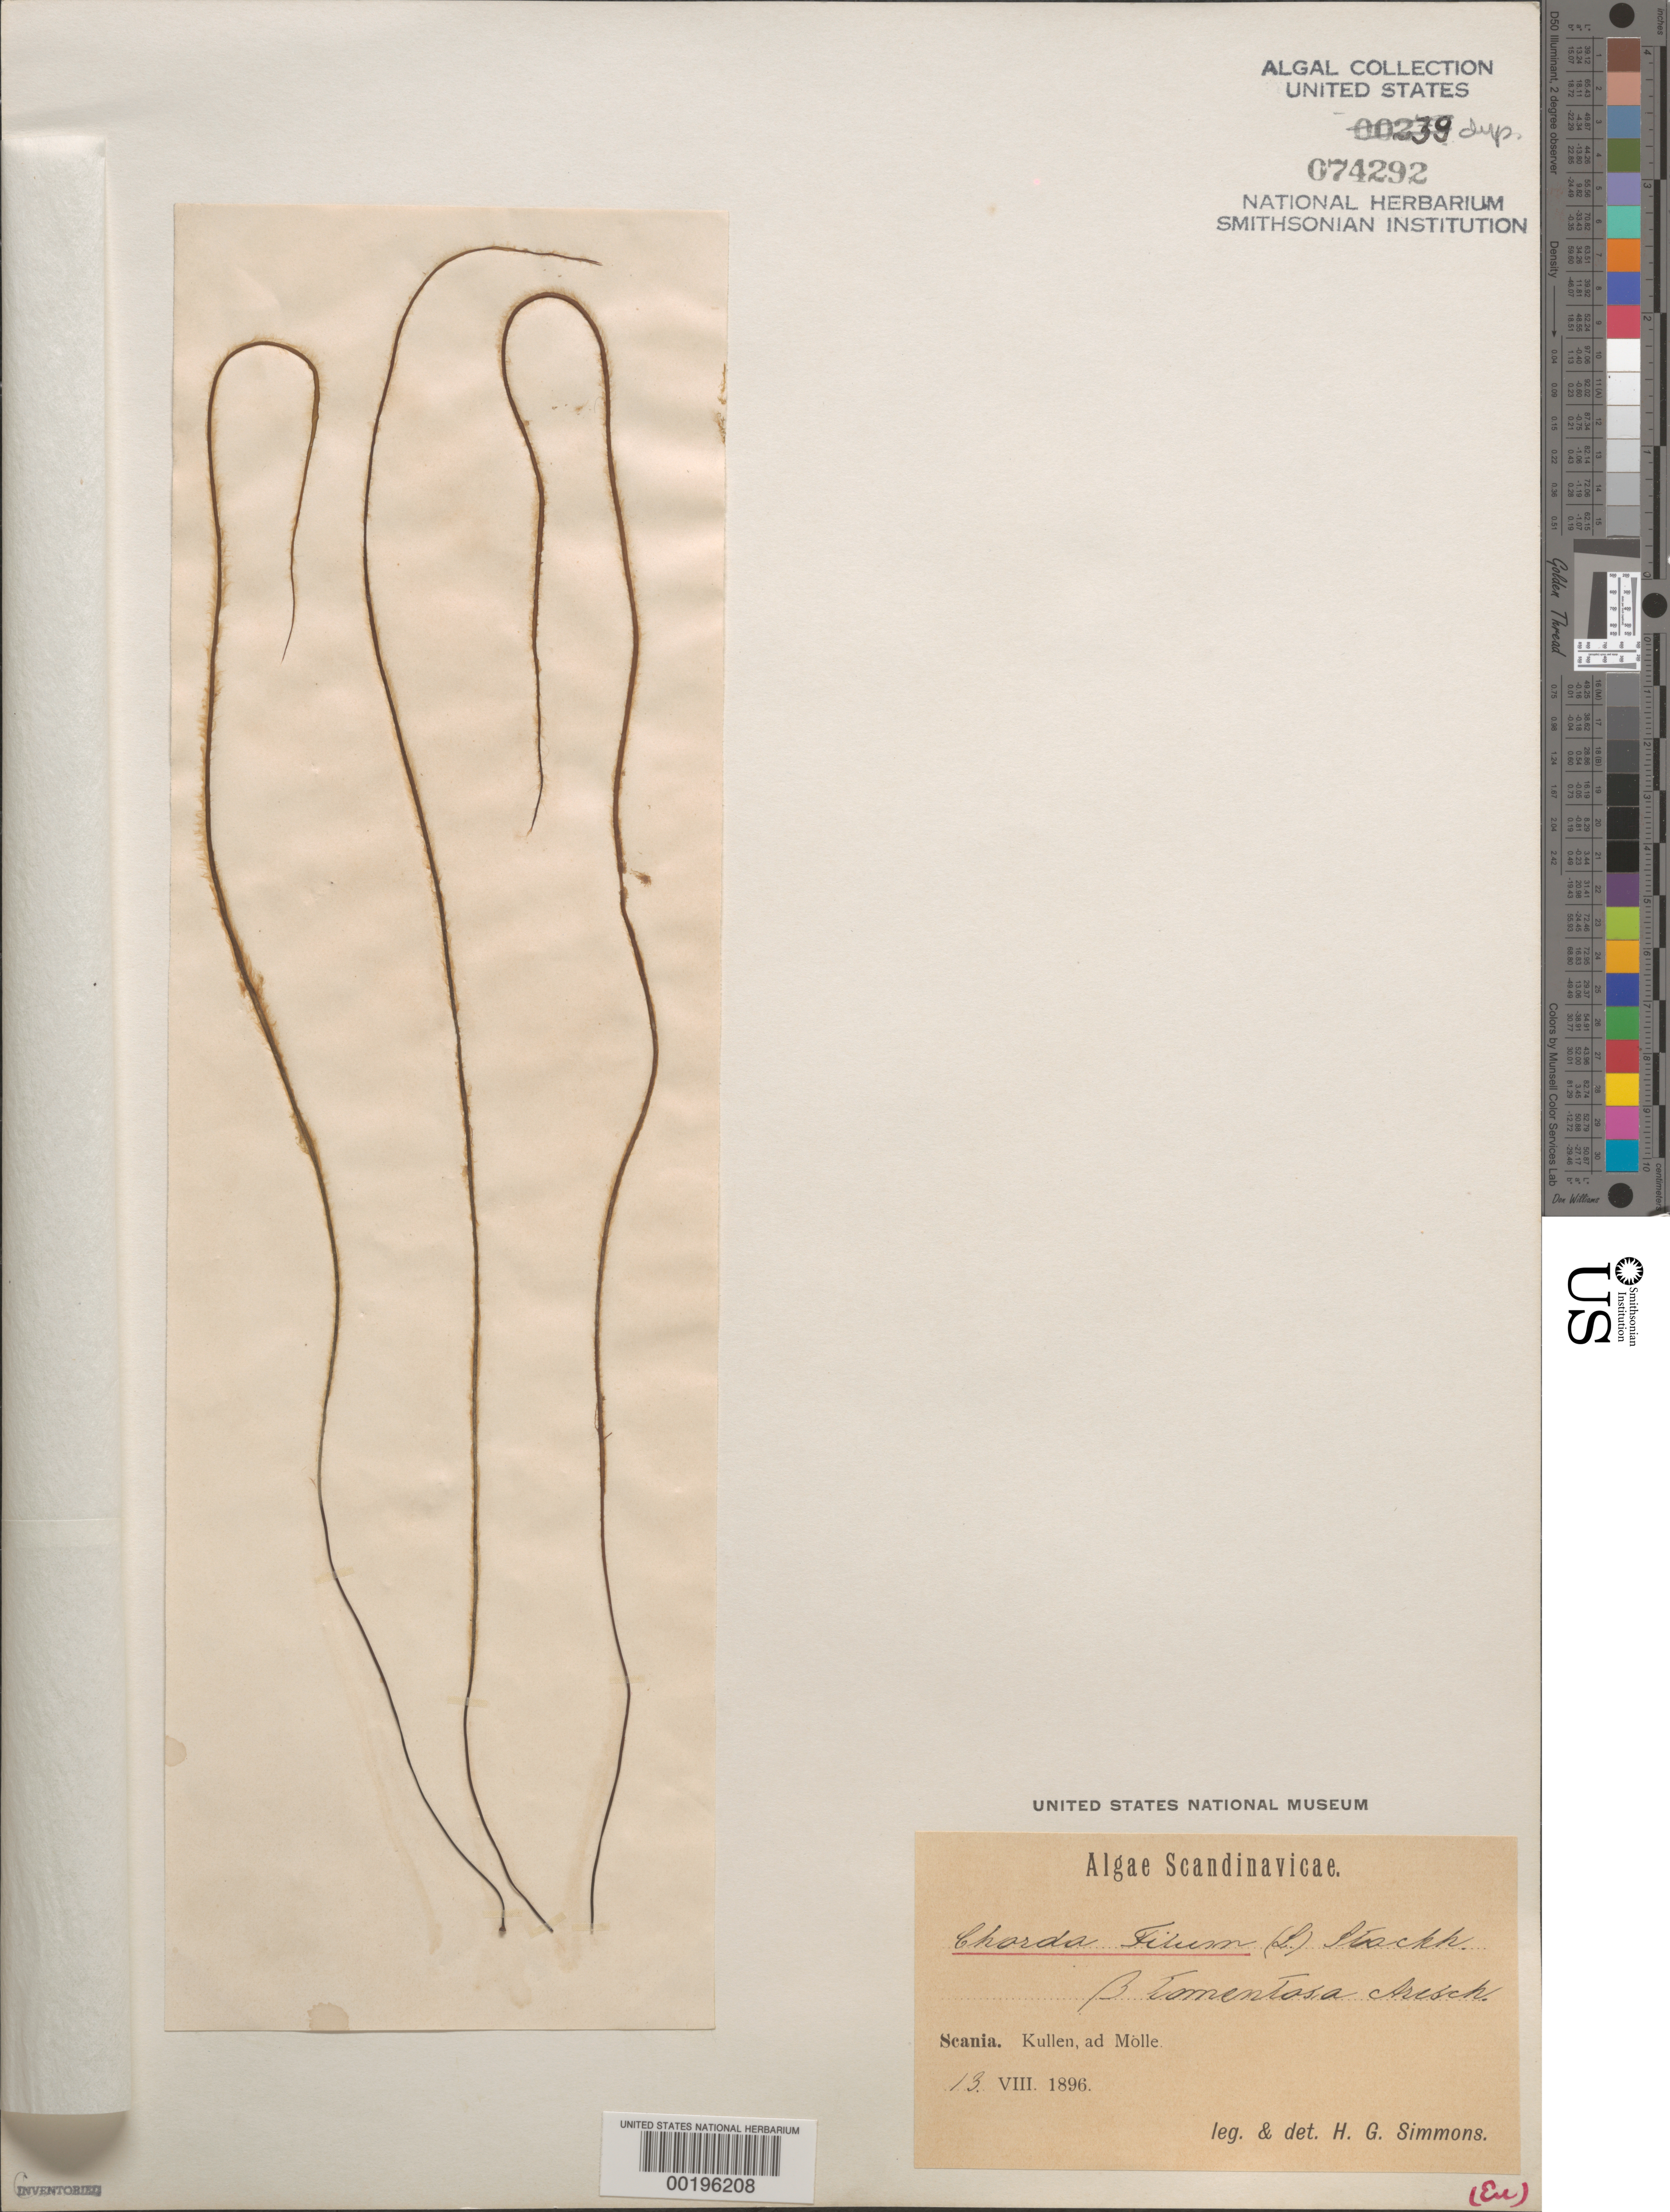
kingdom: Chromista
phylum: Ochrophyta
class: Phaeophyceae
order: Laminariales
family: Chordaceae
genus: Chorda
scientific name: Chorda filum var. tomentosum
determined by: Simmons, H. G.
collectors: H. Simmons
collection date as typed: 13 Aug 1896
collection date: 1896-08-13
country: Sweden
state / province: Skåne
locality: Kullen, molle, skane (scania)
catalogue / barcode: US 74292